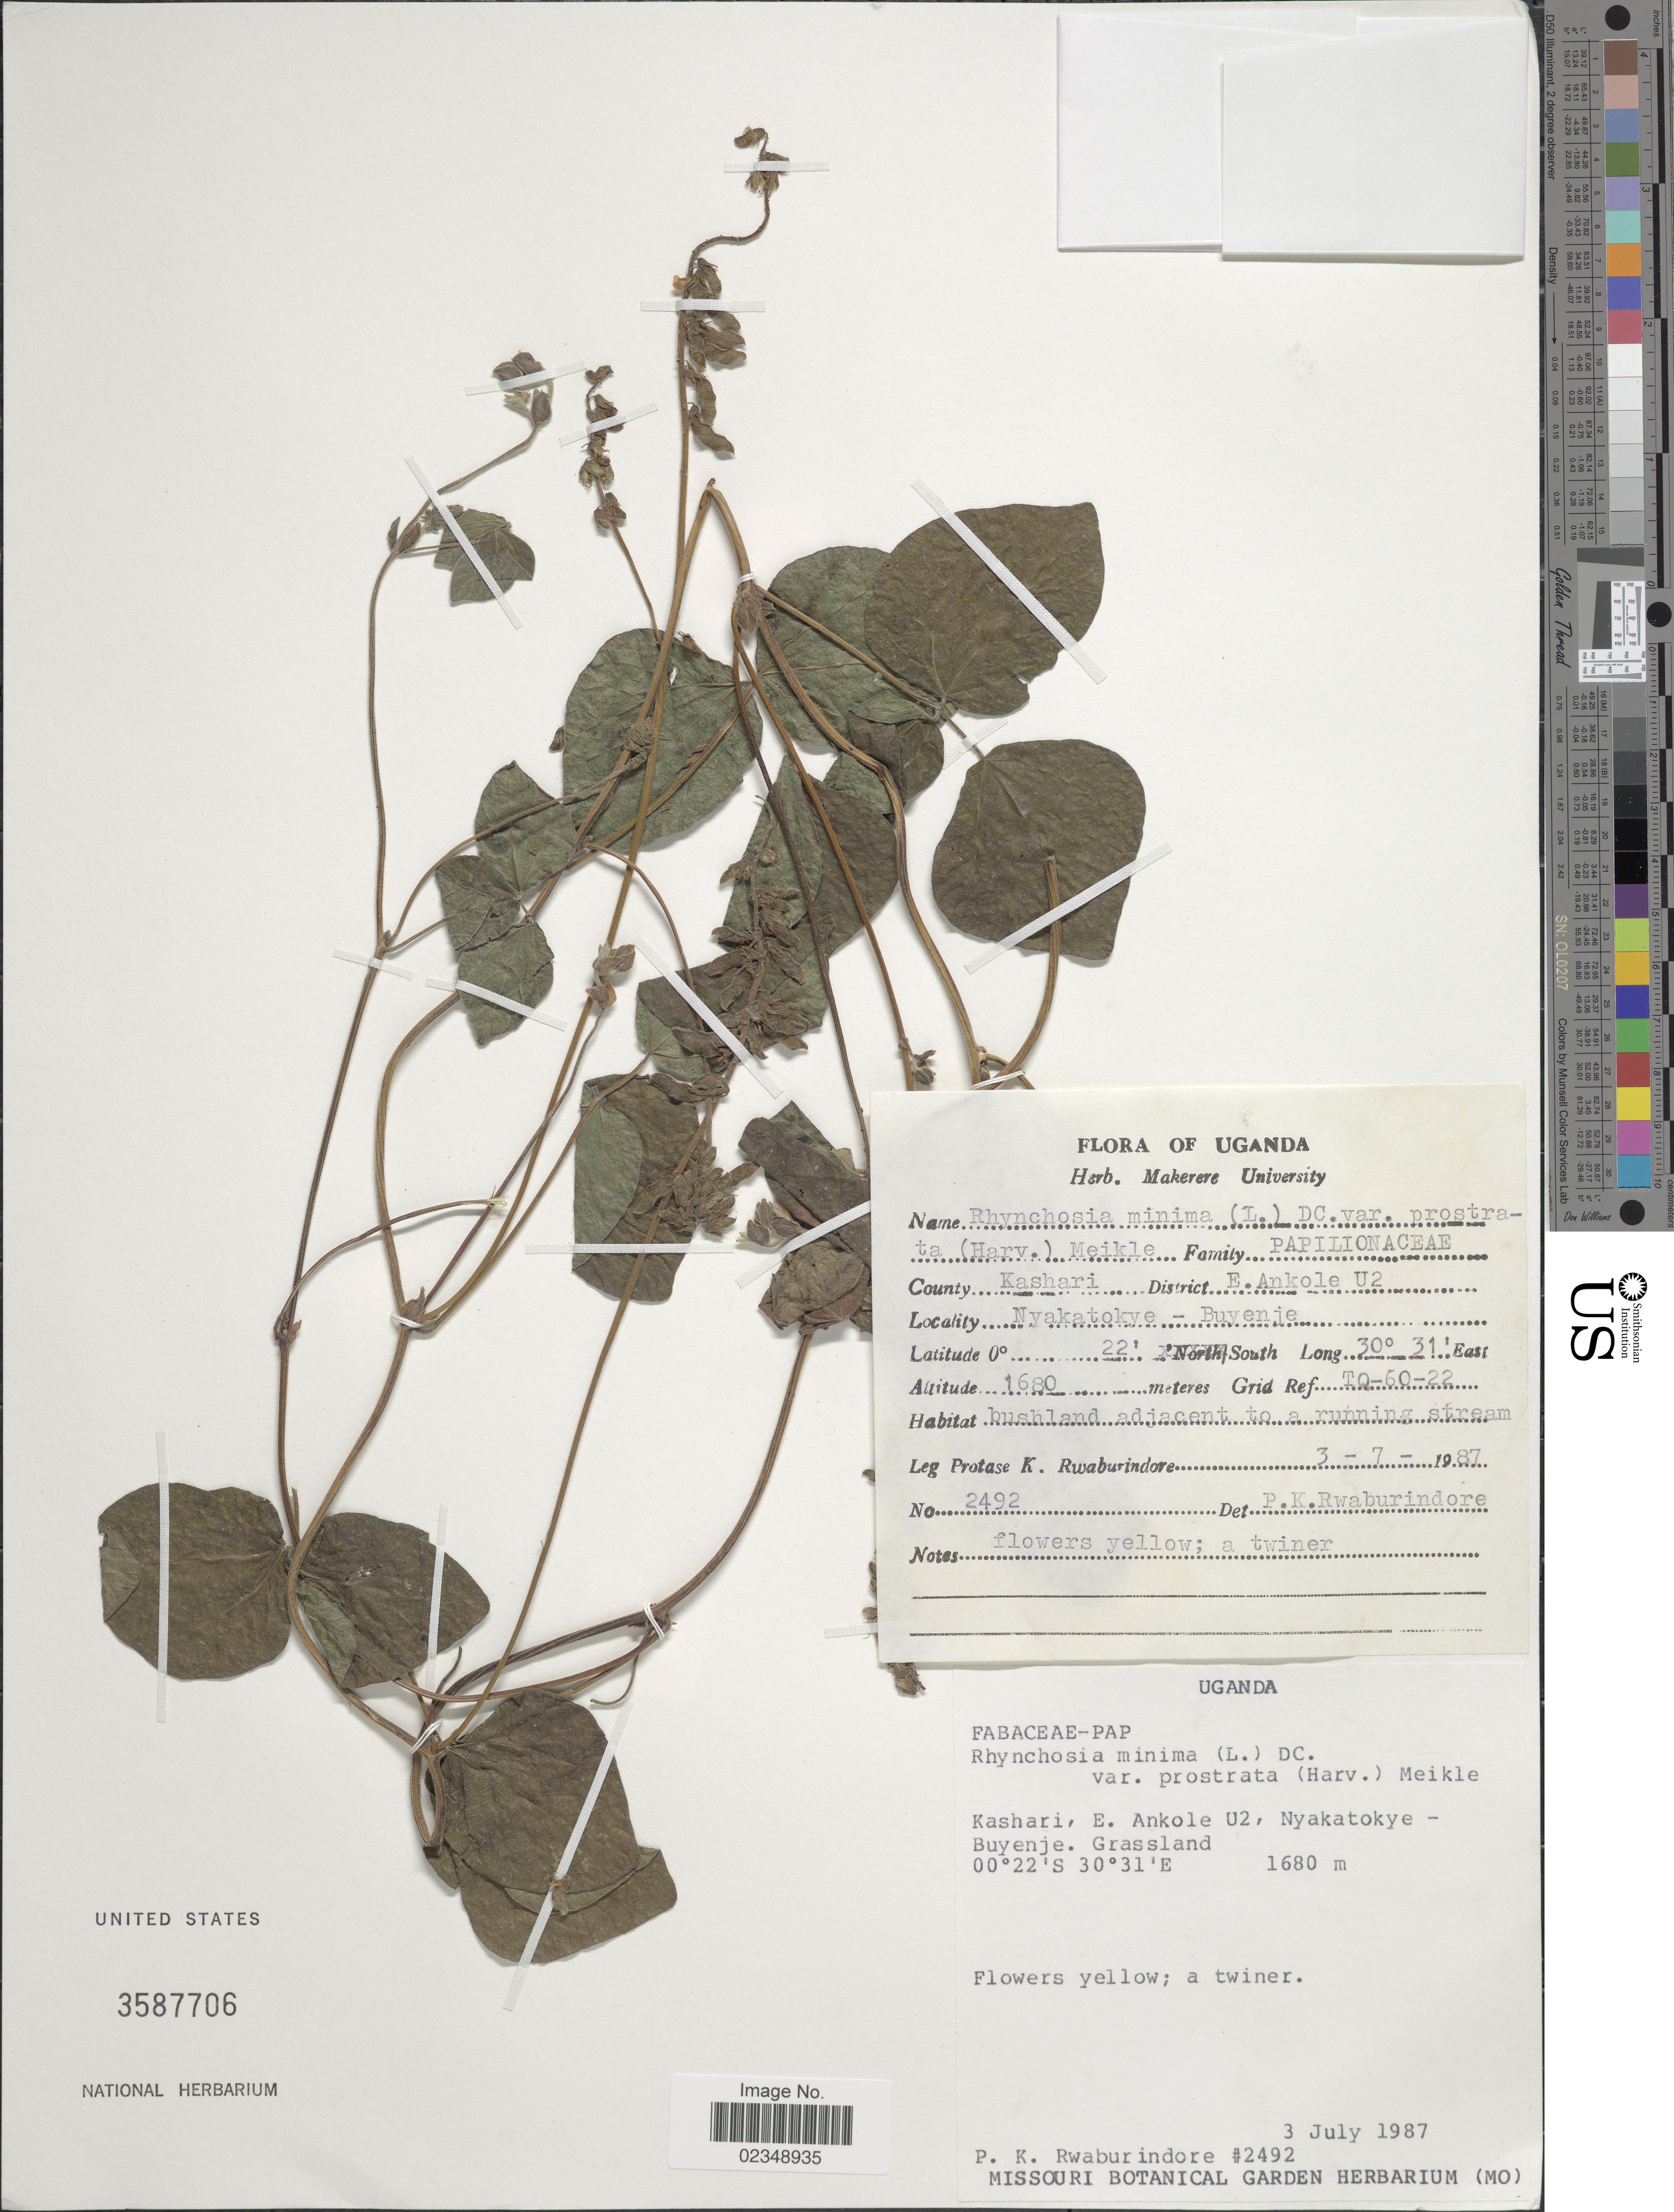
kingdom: Plantae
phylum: Tracheophyta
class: Magnoliopsida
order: Fabales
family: Fabaceae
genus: Rhynchosia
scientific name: Rhynchosia minima var. prostrata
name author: (L.) DC.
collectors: P. Rwaburindore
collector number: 2492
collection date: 1987-07-03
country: Uganda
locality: Kashari, E Ankole U2, Nyakatokye - Buyenji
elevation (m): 1680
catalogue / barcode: US 3587706